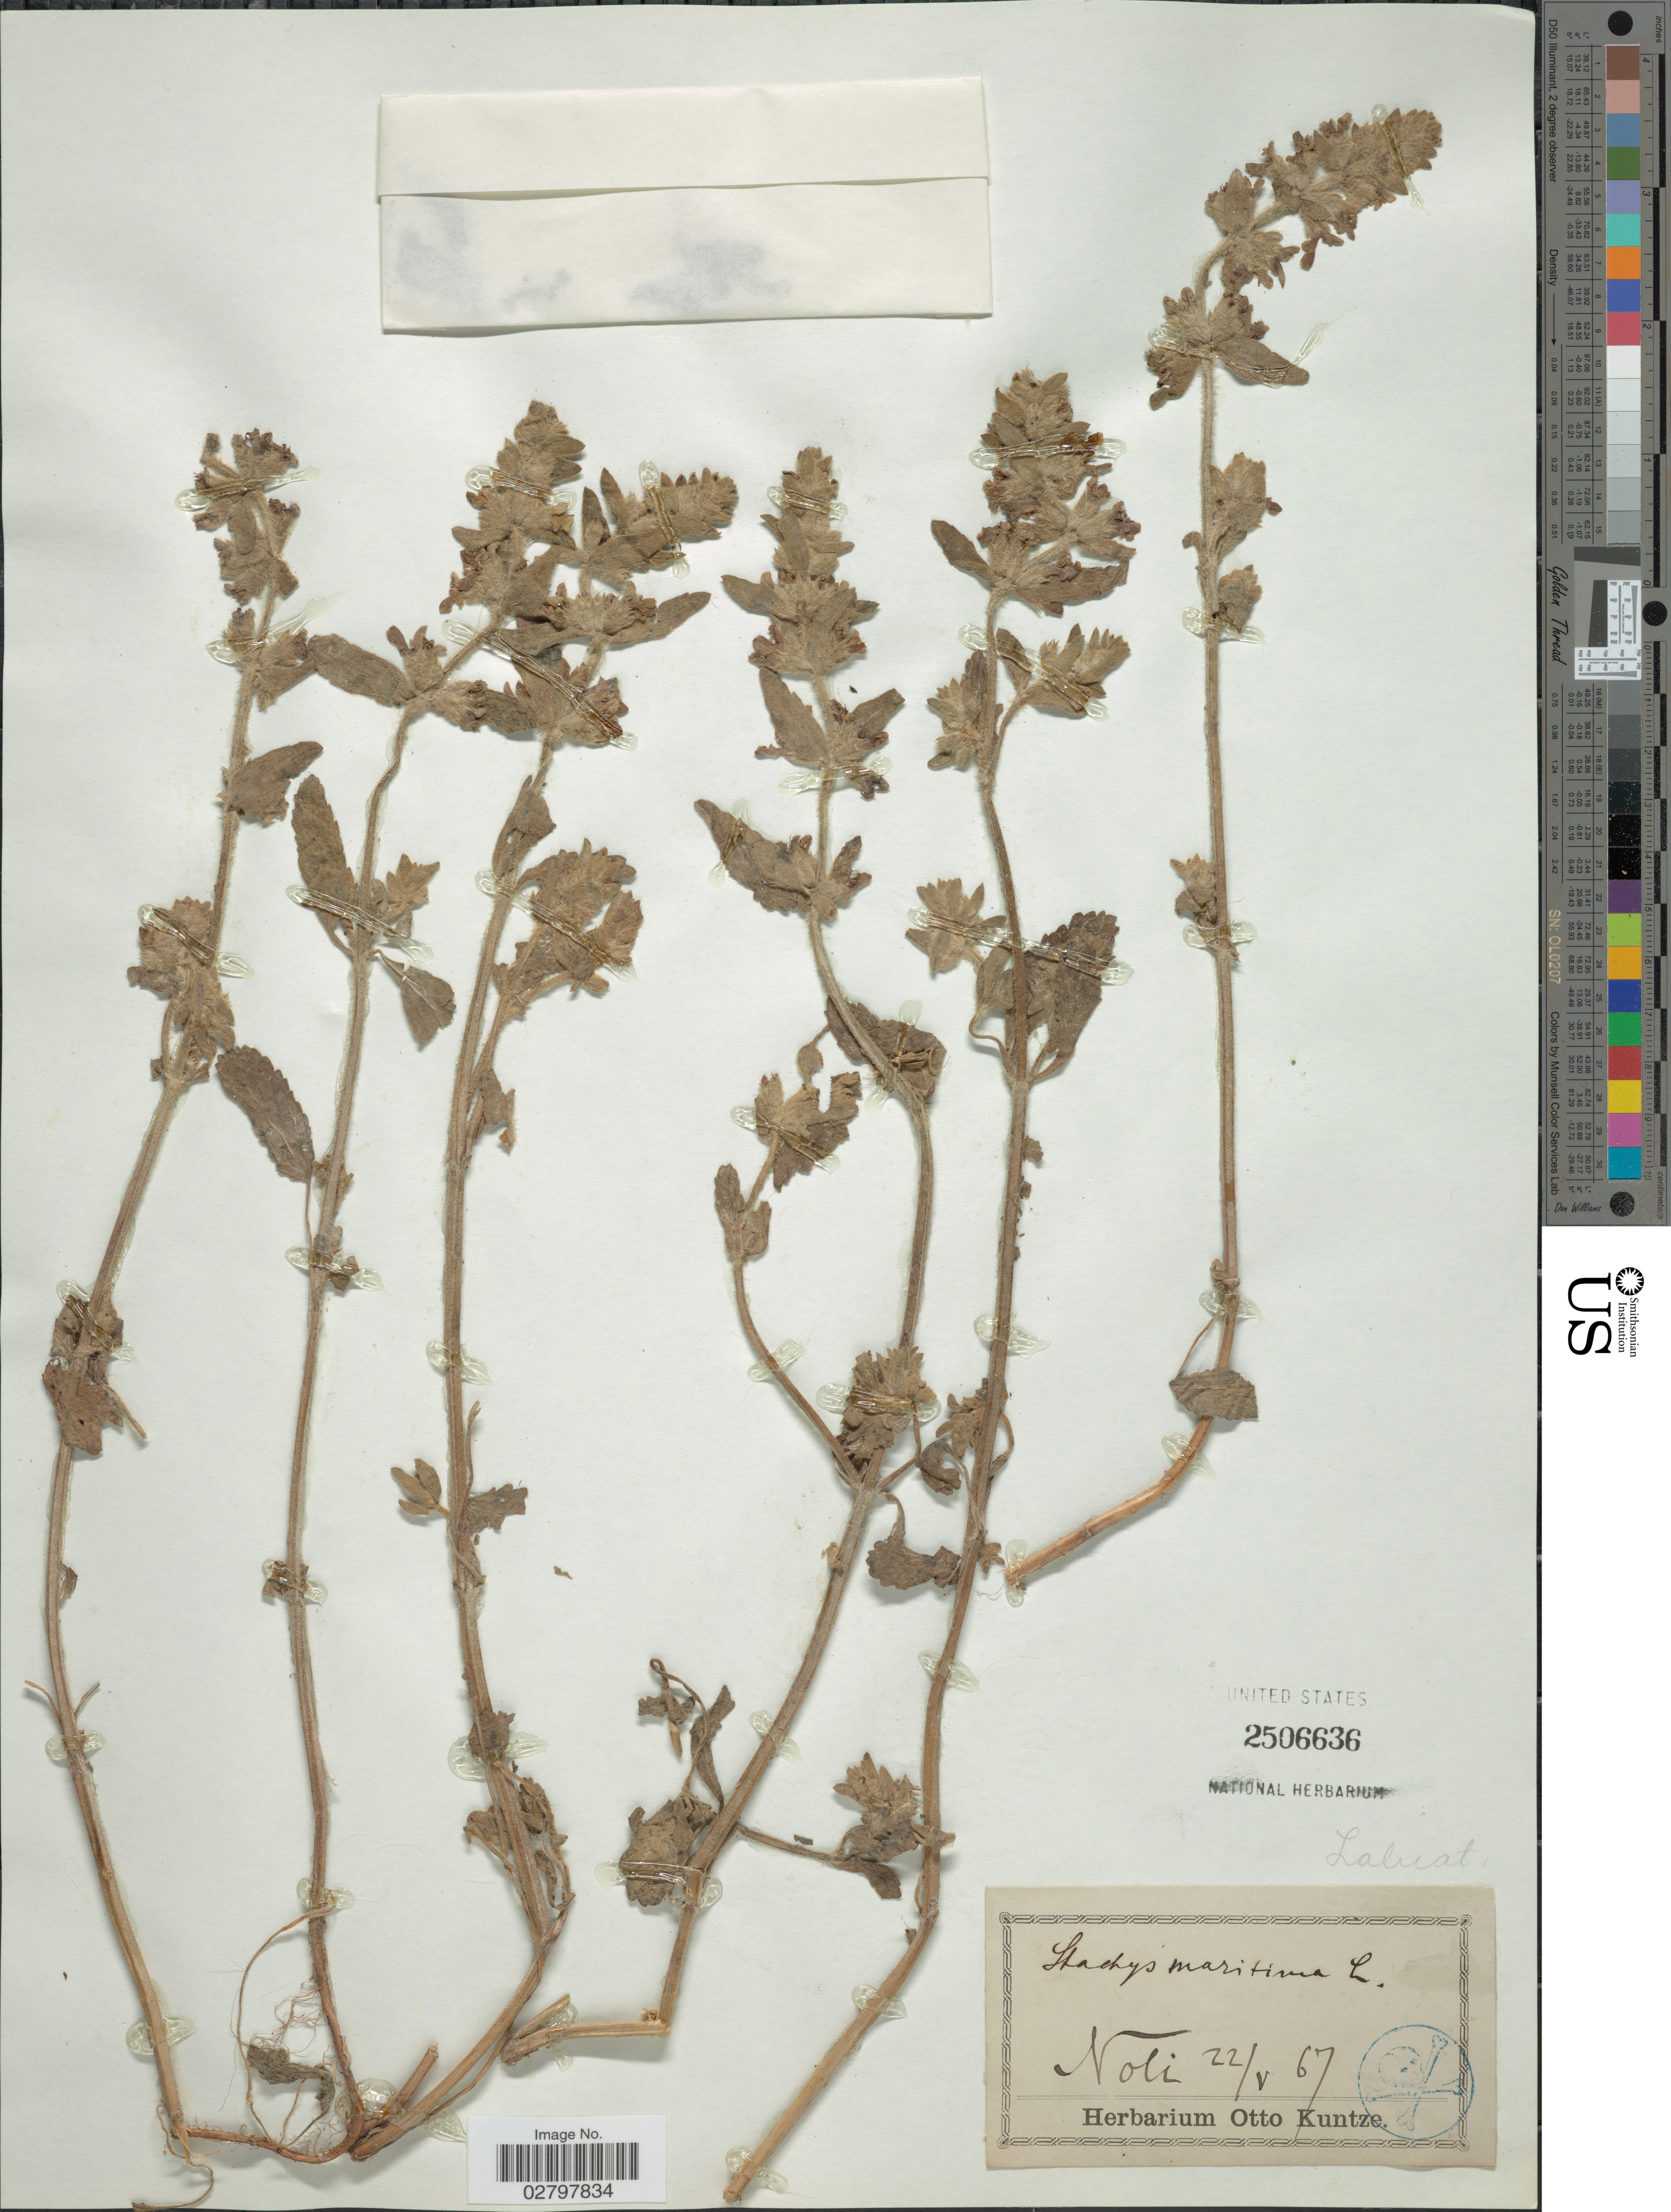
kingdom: Plantae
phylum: Tracheophyta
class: Magnoliopsida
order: Lamiales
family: Lamiaceae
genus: Stachys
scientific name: Stachys maritima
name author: Gouan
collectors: ex herb. Otto Kuntze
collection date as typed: Transcribed d/m/y: 22/5/67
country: Italy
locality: Noli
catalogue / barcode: US 2506636